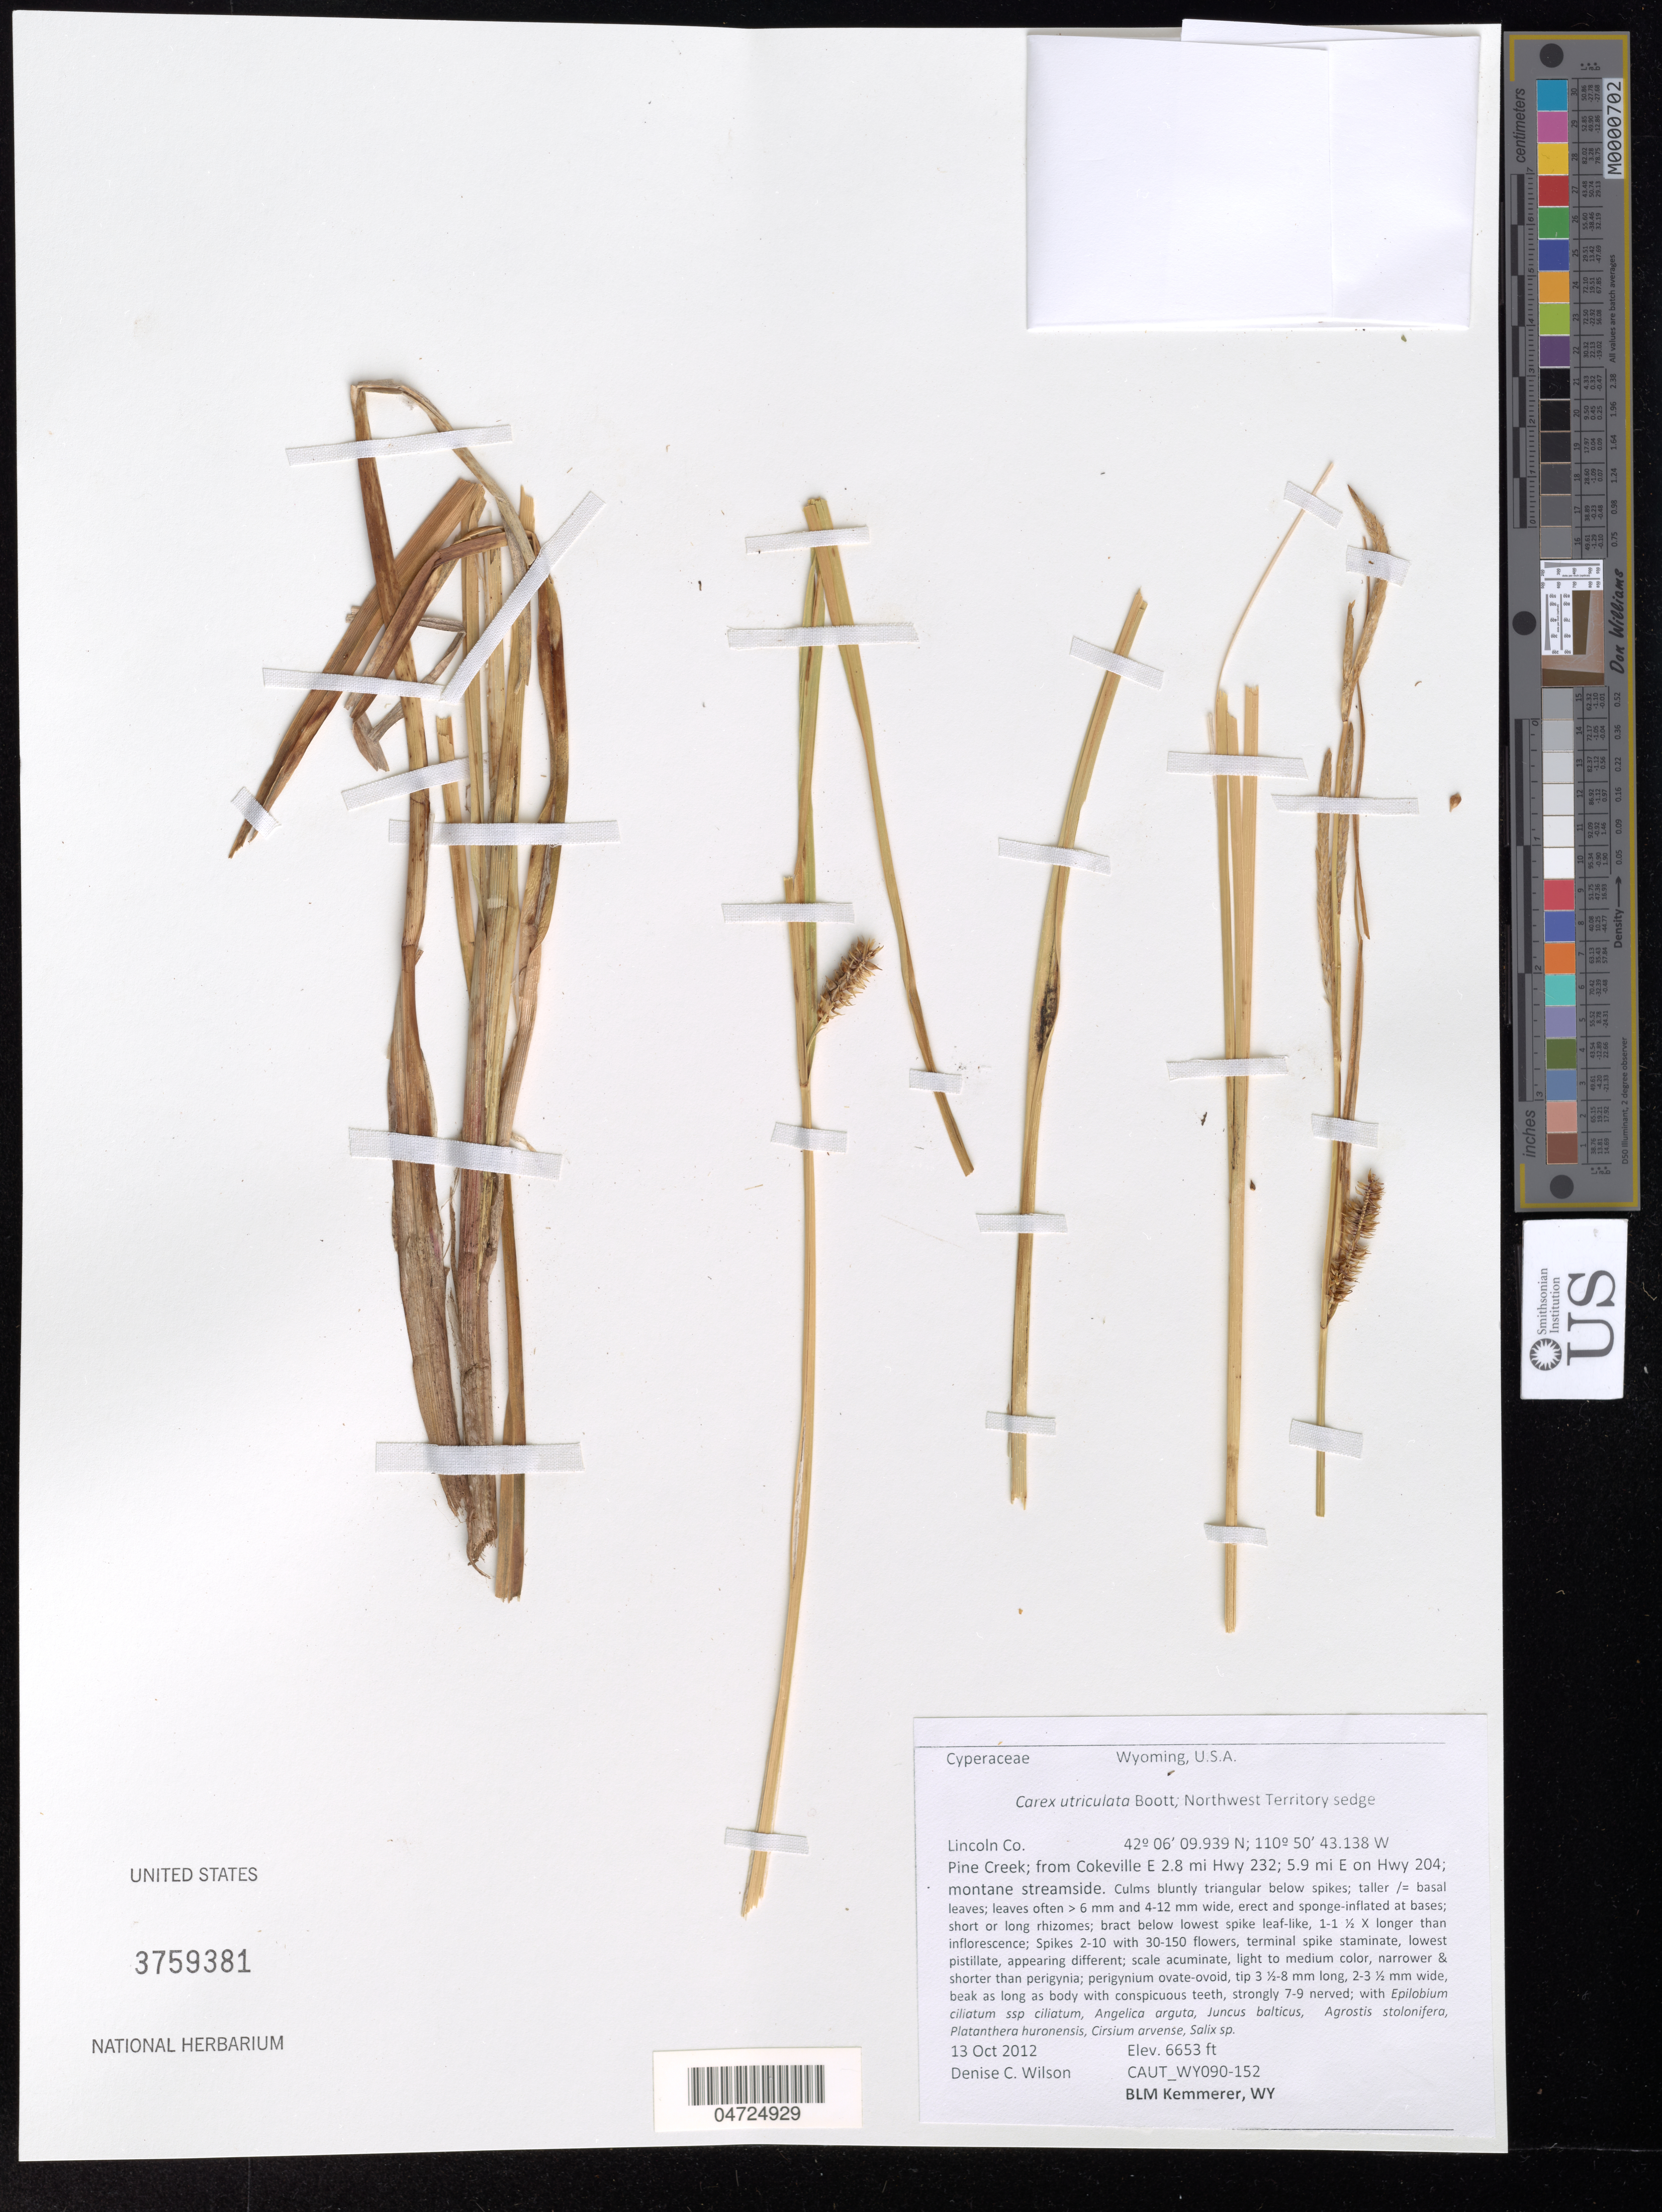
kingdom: Plantae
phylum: Tracheophyta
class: Liliopsida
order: Poales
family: Cyperaceae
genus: Carex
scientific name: Carex utriculata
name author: Boott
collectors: D. Wilson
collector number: CAUT_WY090-152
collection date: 2012-10-13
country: United States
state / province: Wyoming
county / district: Lincoln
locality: Lincoln Co. Pine Creek; from Cokeville E 2.8 mi Hwy 232; 5.9 mi E of Hwy 204.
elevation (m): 2028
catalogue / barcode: US 3759381